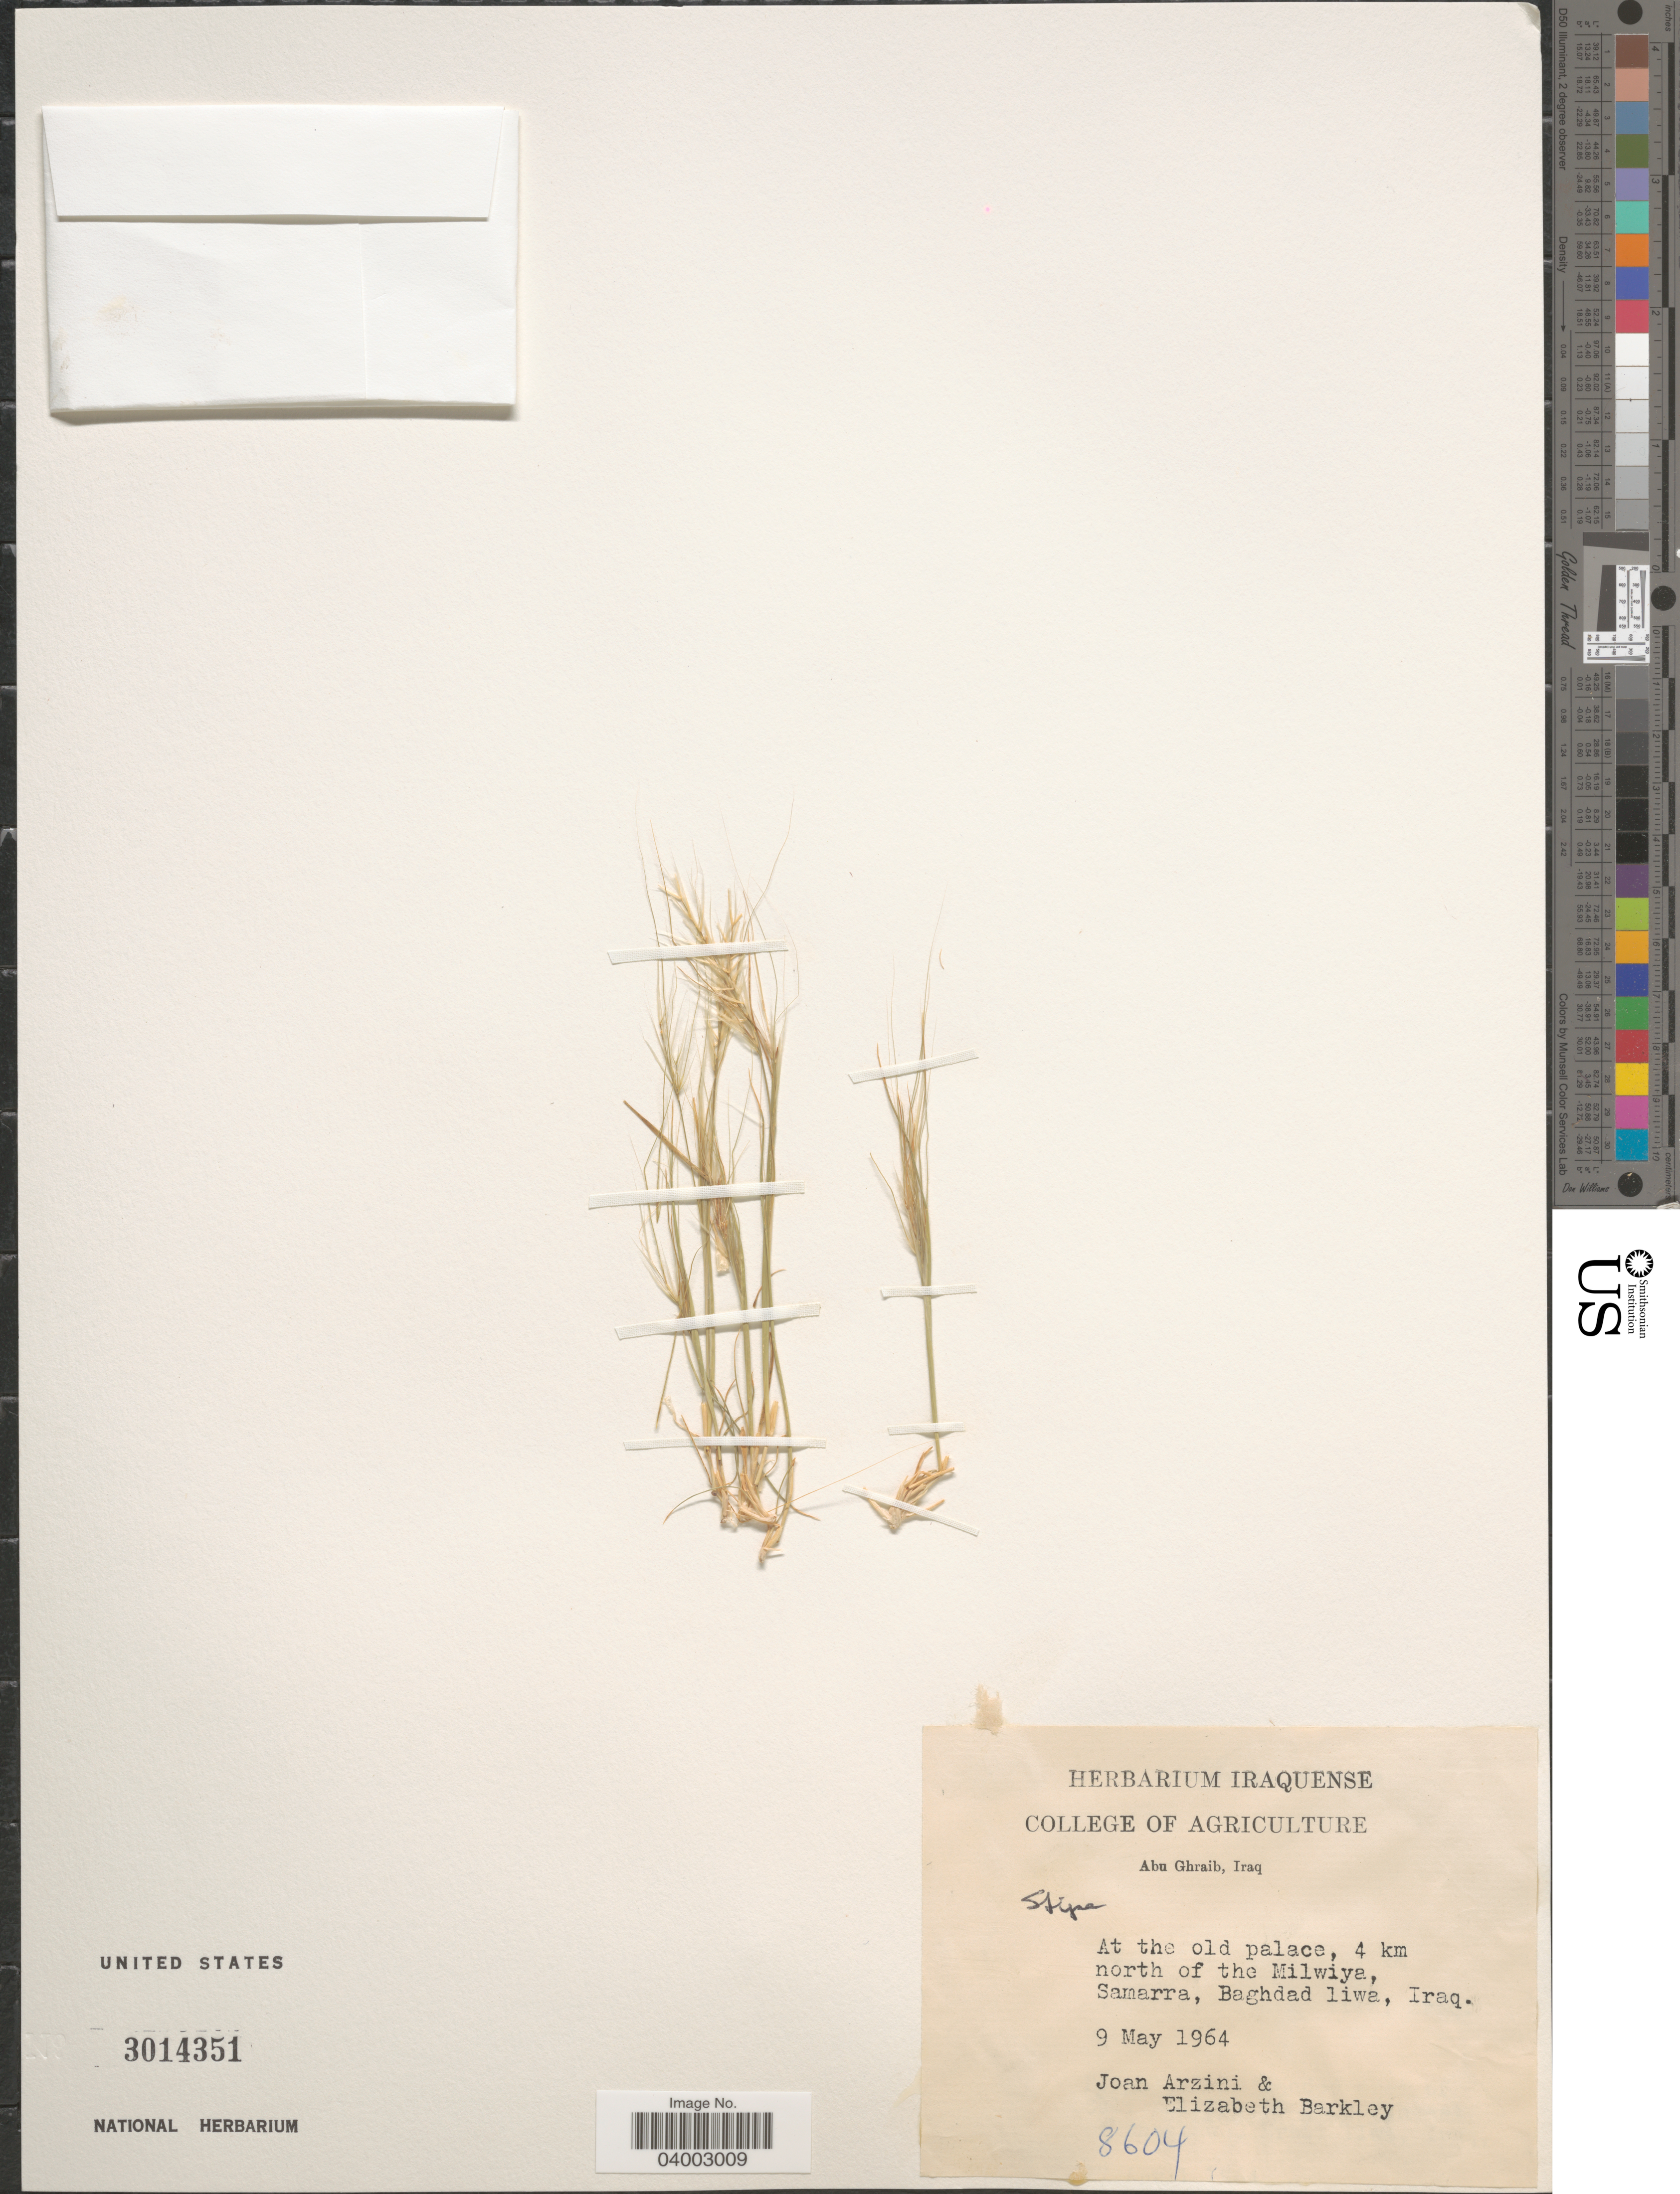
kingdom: Plantae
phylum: Tracheophyta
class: Liliopsida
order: Poales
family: Poaceae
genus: Stipa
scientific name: Stipa sp.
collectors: J. Arzini & E. Barkley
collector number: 8604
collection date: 1964-05-09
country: Iraq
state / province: Baghdad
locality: At the old palace, 4 km north of the Milwiya, Samarra, Baghdad liwa.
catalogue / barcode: US 3014351